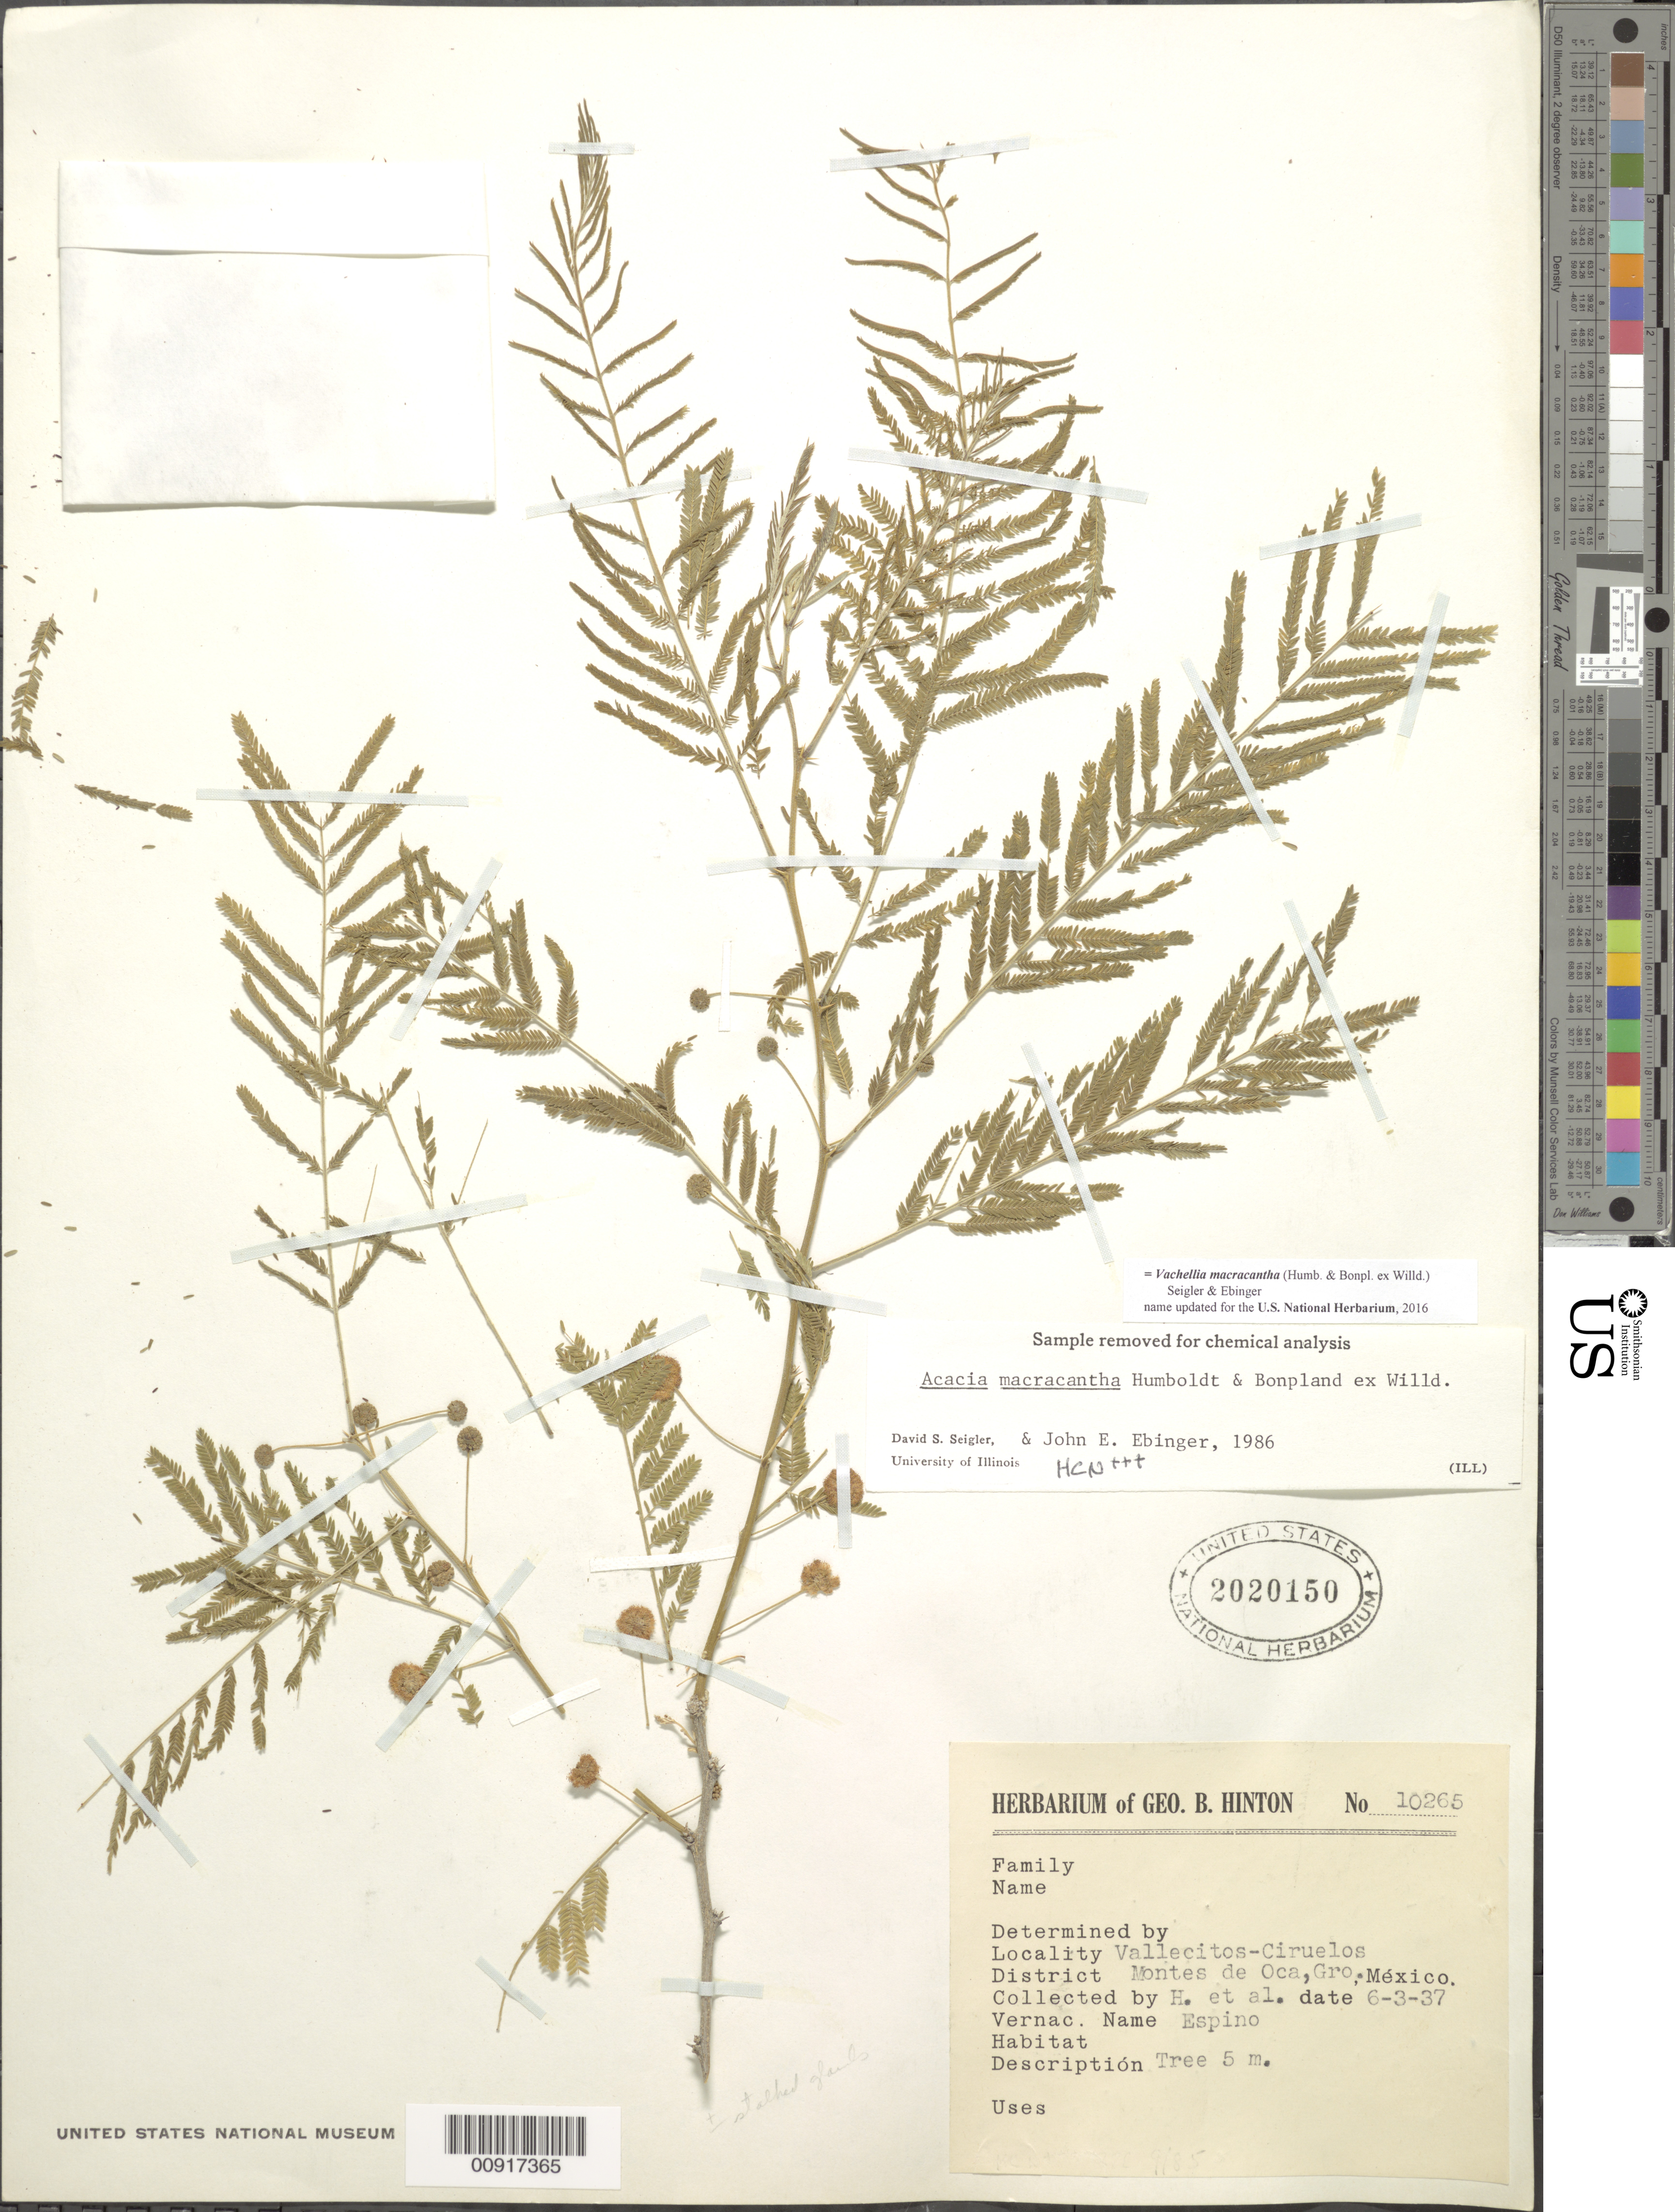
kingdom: Plantae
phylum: Tracheophyta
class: Magnoliopsida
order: Fabales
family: Fabaceae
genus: Vachellia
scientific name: Vachellia macracantha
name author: (Humb. & Bonpl. ex Willd.) Seigler & Ebinger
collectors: G. B. Hinton & et al.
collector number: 10265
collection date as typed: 03 Jun 1937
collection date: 1937-06-03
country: Mexico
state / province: Guerrero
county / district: Montes de Oca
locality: Vallecitos-Ciruelos, District Montes de Oca, Guerrero.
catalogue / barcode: US 2020150